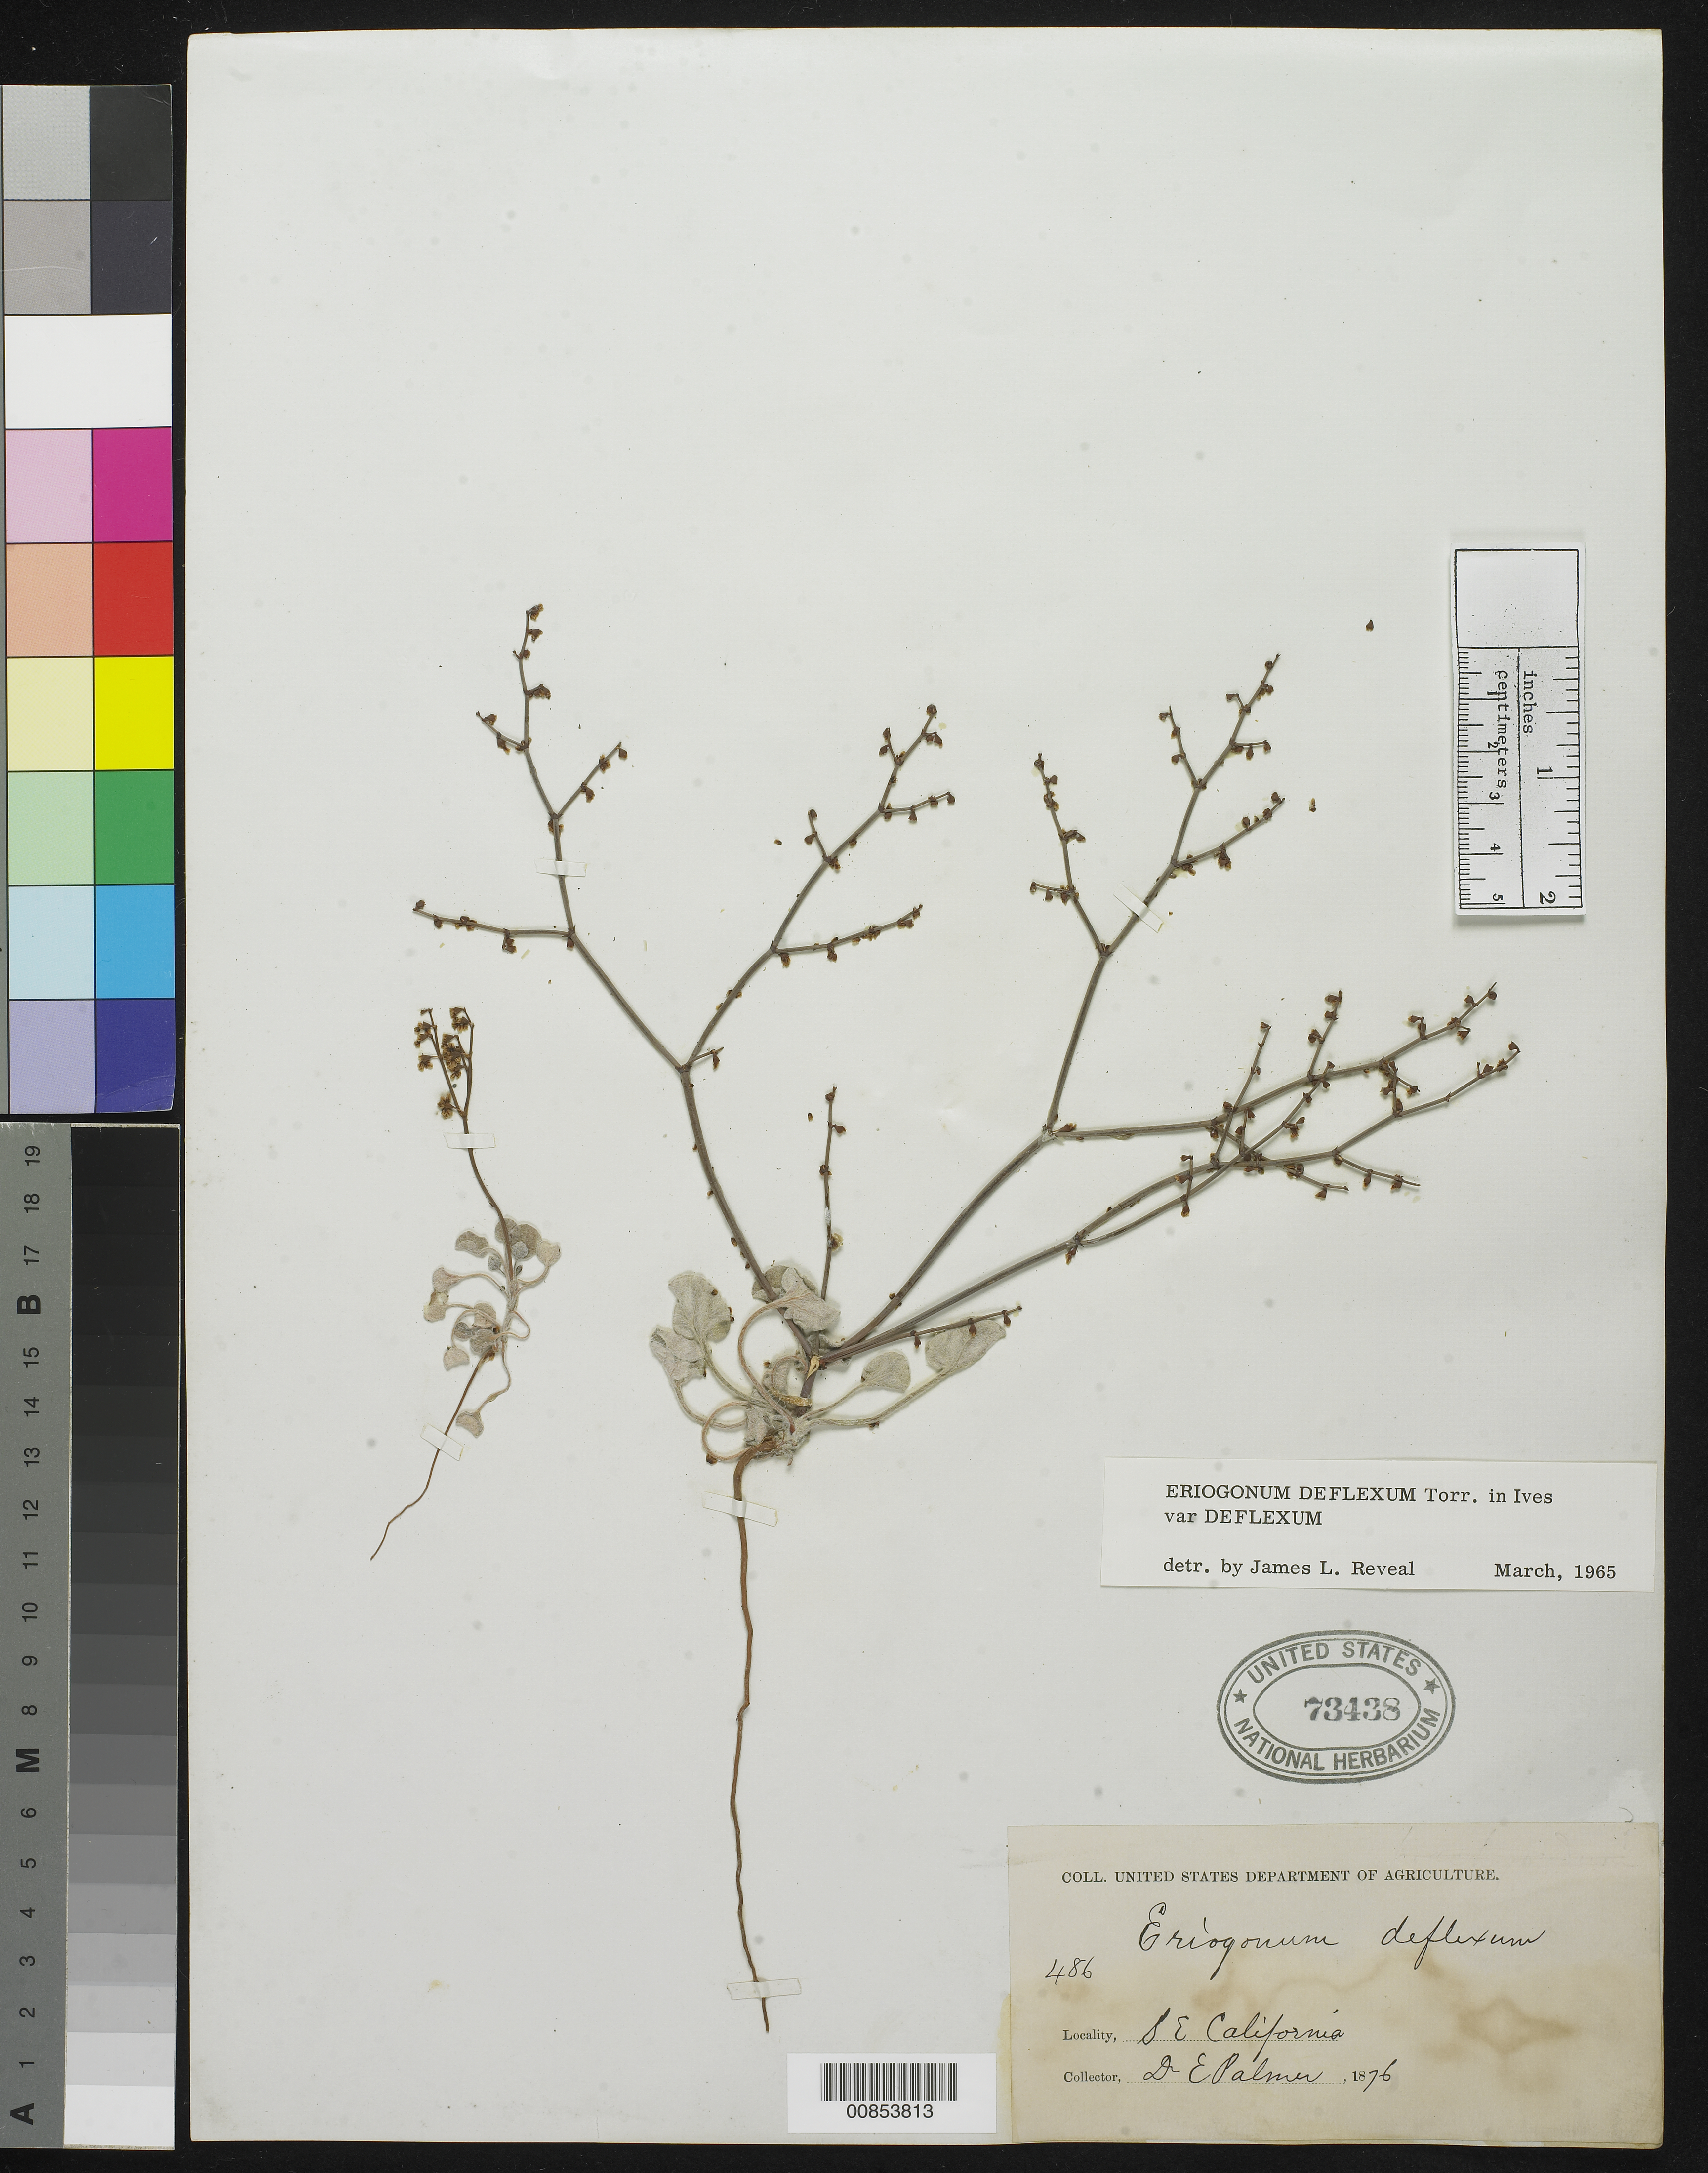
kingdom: Plantae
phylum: Tracheophyta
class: Magnoliopsida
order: Caryophyllales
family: Polygonaceae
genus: Eriogonum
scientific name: Eriogonum deflexum var. deflexum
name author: Torr.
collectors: E. Palmer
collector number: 486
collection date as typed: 1876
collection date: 1876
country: United States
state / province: California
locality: SE California.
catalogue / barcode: US 73438